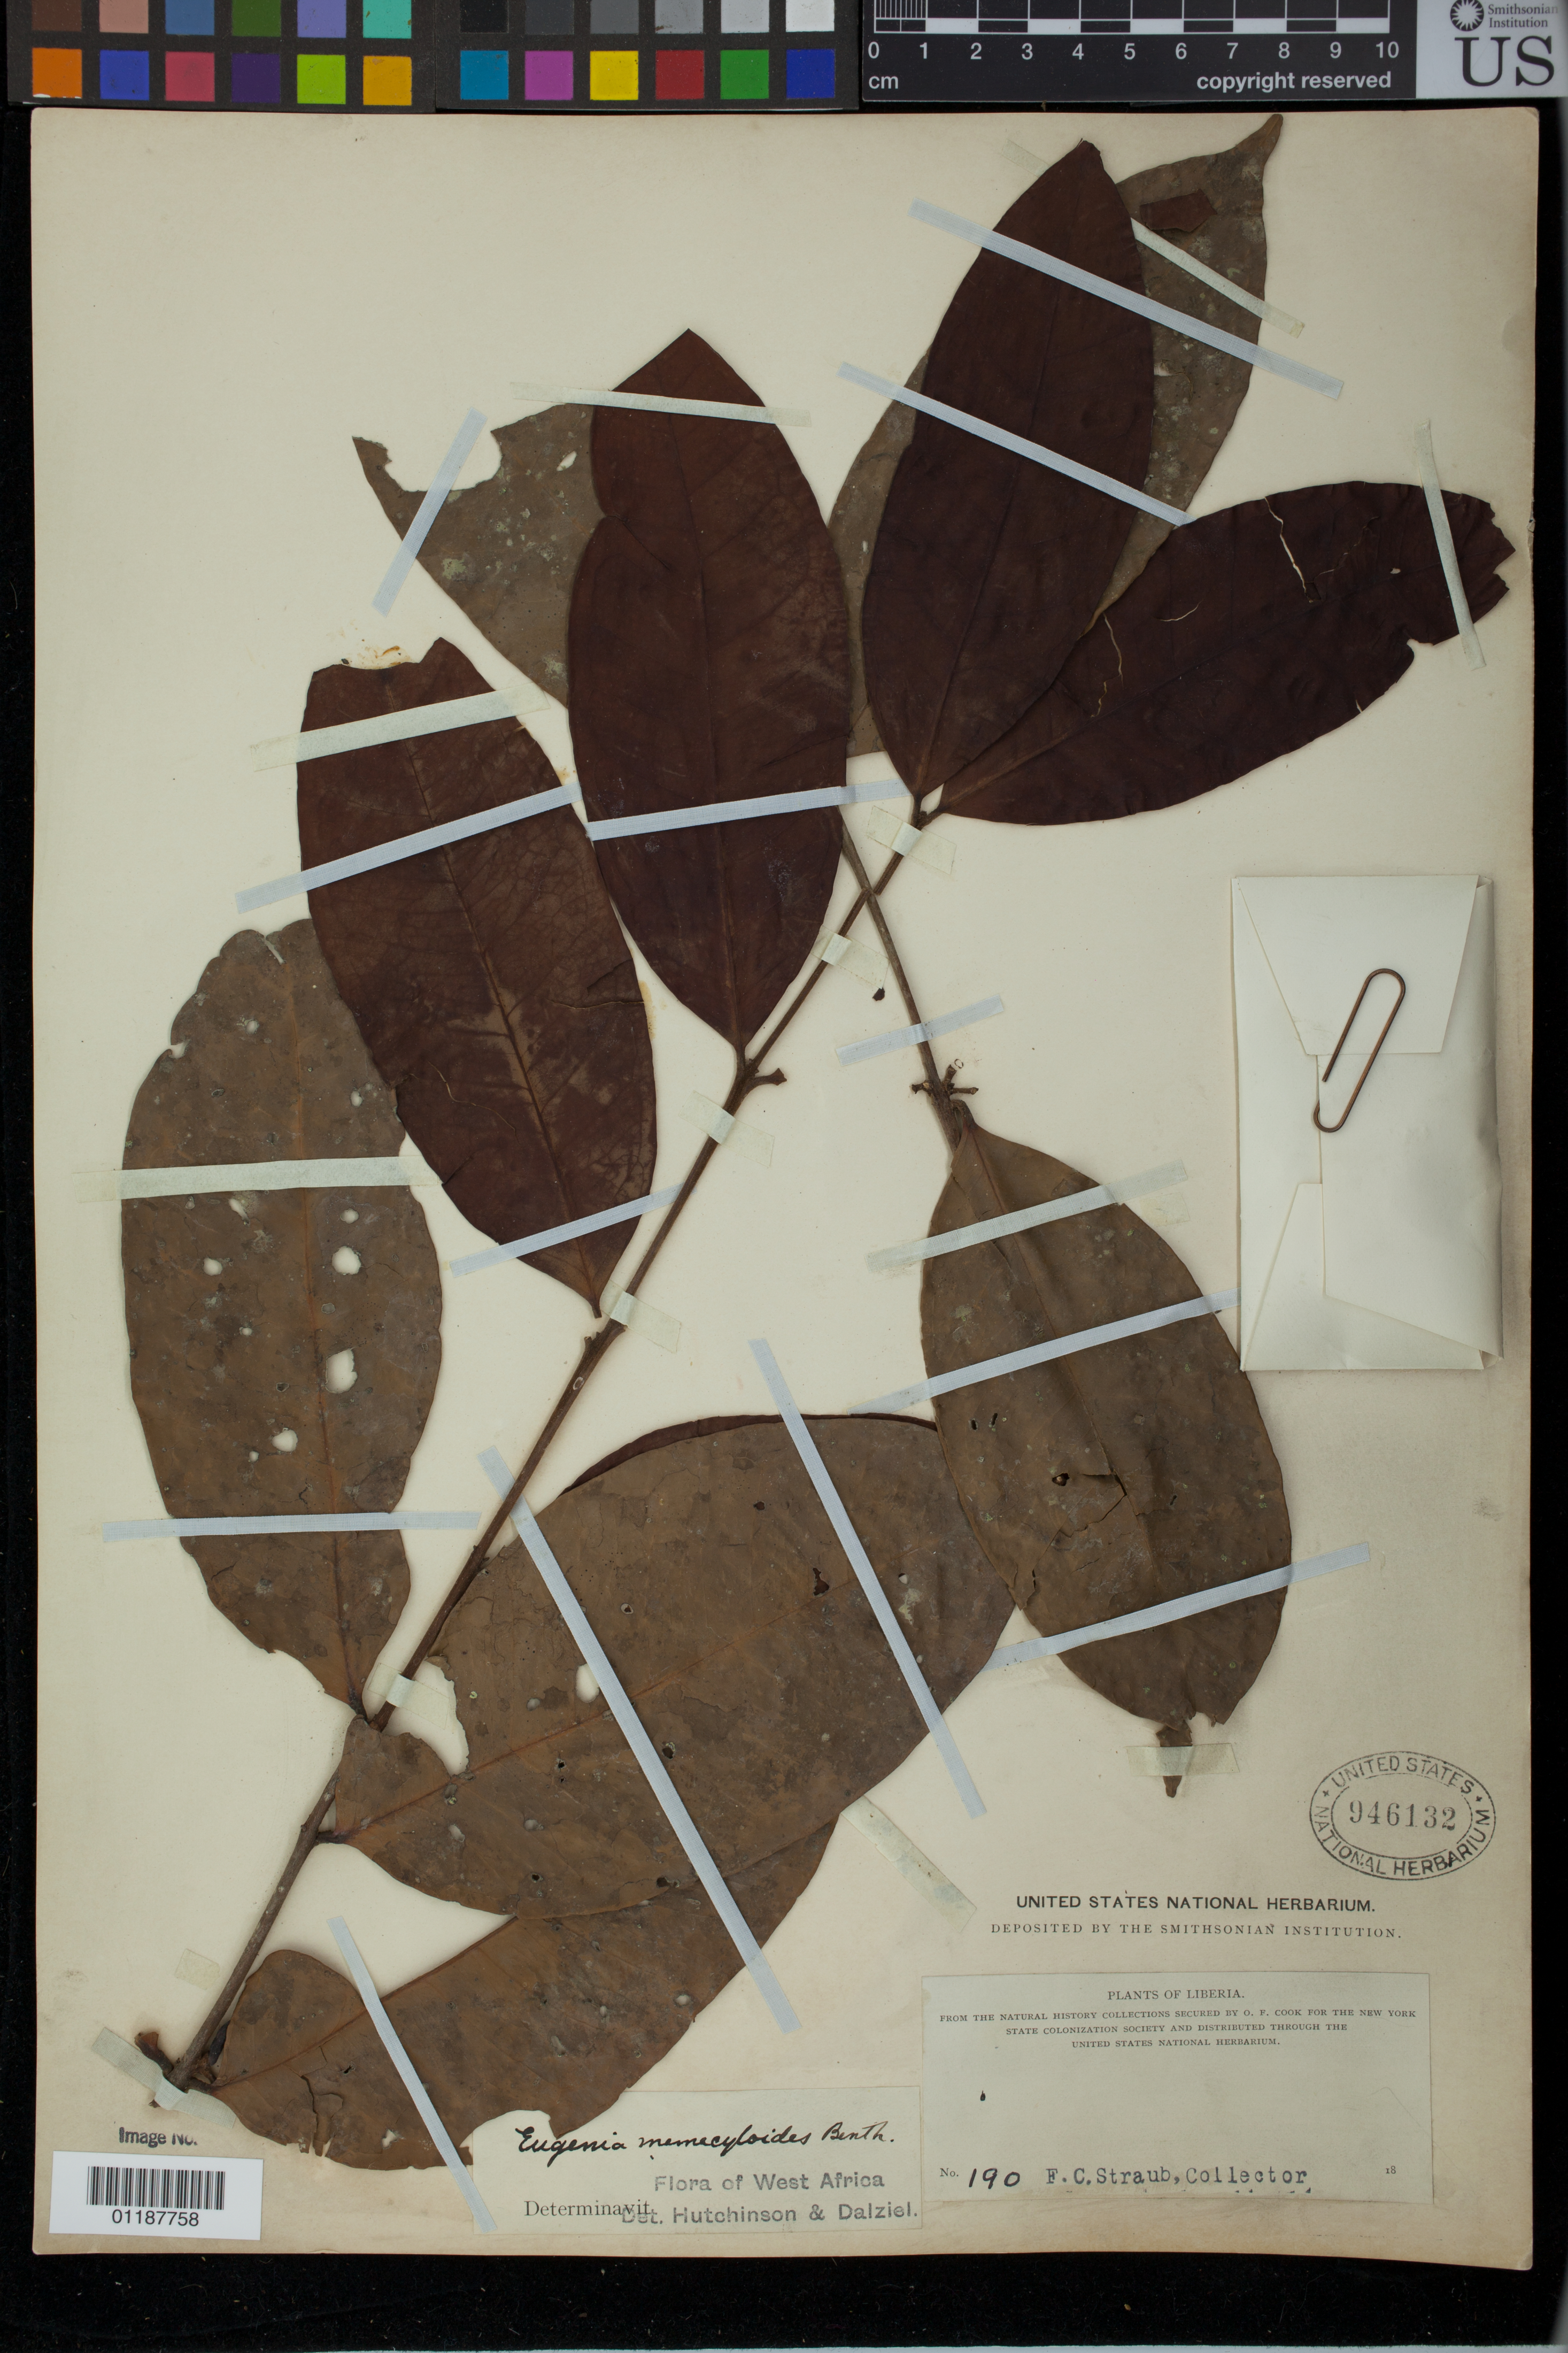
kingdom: Plantae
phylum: Tracheophyta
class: Magnoliopsida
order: Myrtales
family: Myrtaceae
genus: Eugenia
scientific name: Eugenia memecyloides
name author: Benth.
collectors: F. Straub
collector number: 190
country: Liberia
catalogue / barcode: US 946132